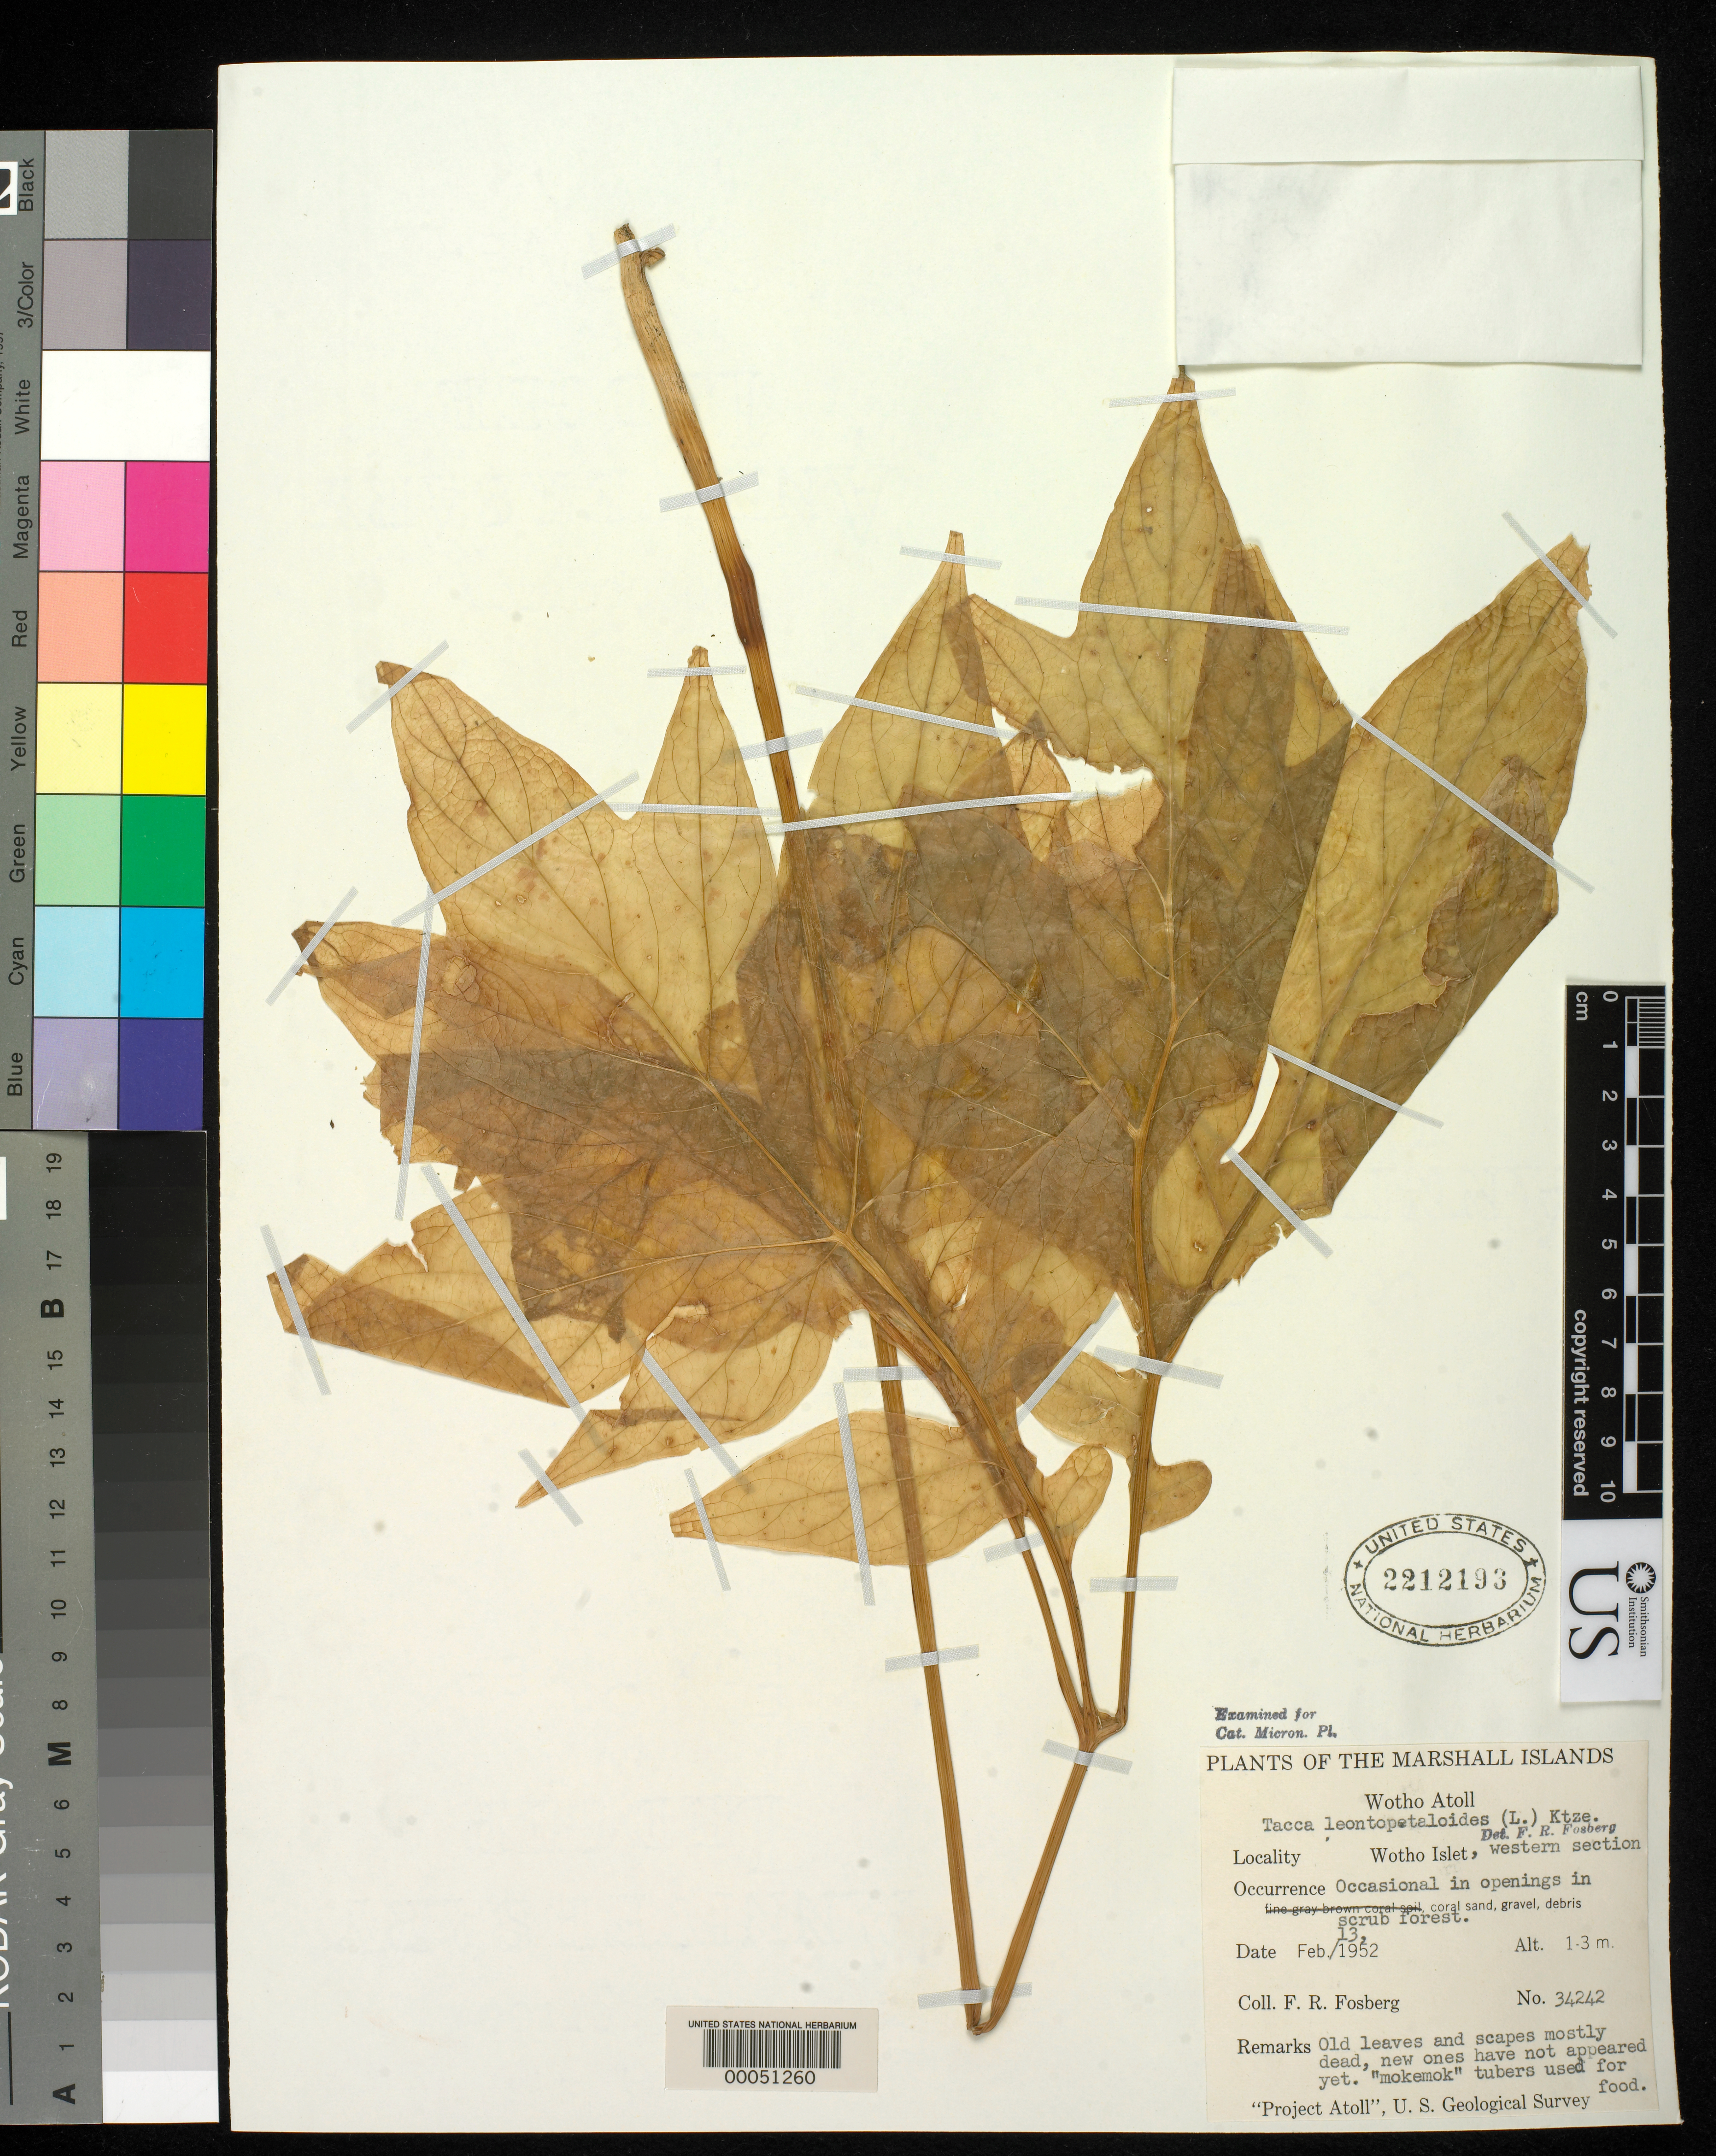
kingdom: Plantae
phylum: Tracheophyta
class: Liliopsida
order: Dioscoreales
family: Dioscoreaceae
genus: Tacca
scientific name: Tacca leontopetaloides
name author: (L.) Kuntze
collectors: F. R. Fosberg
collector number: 34242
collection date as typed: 13 Feb 1952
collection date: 1952-02-13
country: Marshall Islands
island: Wotho Atoll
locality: Wotho Islet, western section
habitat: coral sand, debris, gravel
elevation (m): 1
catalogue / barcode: US 2212193